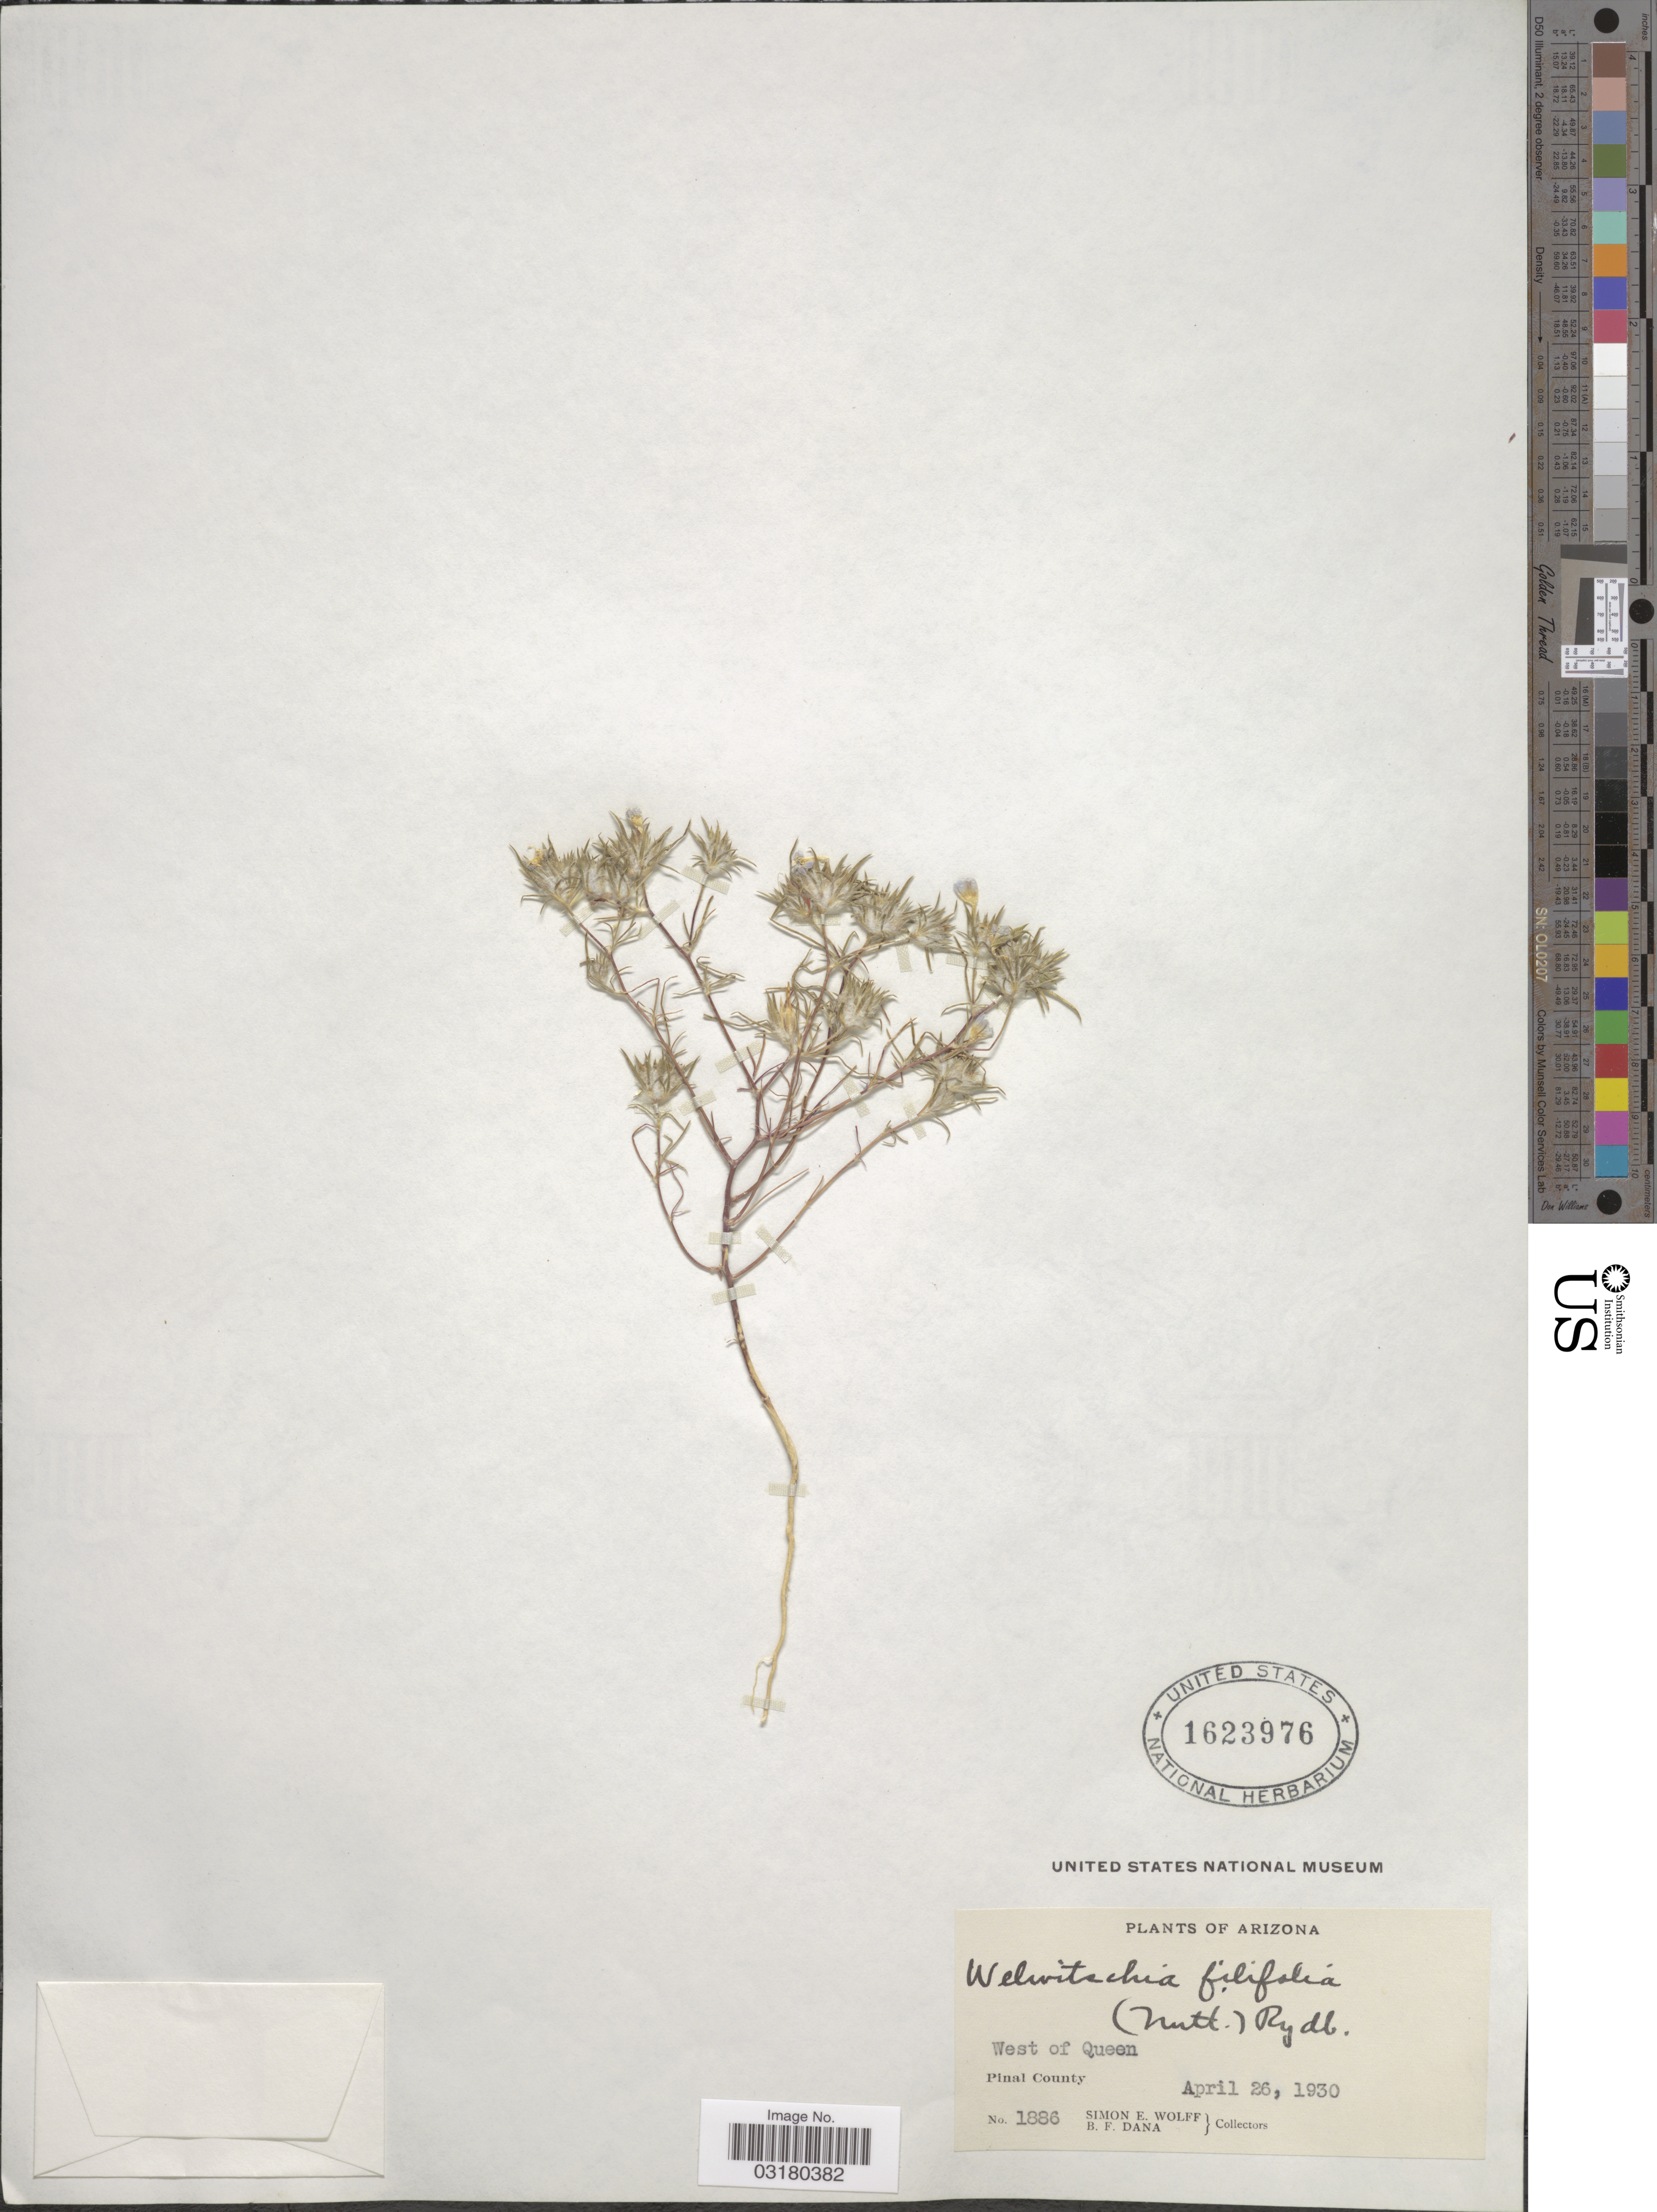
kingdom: Plantae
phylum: Tracheophyta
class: Magnoliopsida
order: Ericales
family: Polemoniaceae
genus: Eriastrum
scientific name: Eriastrum filifolium (Nutt.) Wooton & Standl.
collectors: S. E. Wolff & B. Dana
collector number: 1886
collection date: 1930-04-26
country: United States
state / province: Arizona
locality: West of Queen. Pinal County.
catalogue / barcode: US 1623976